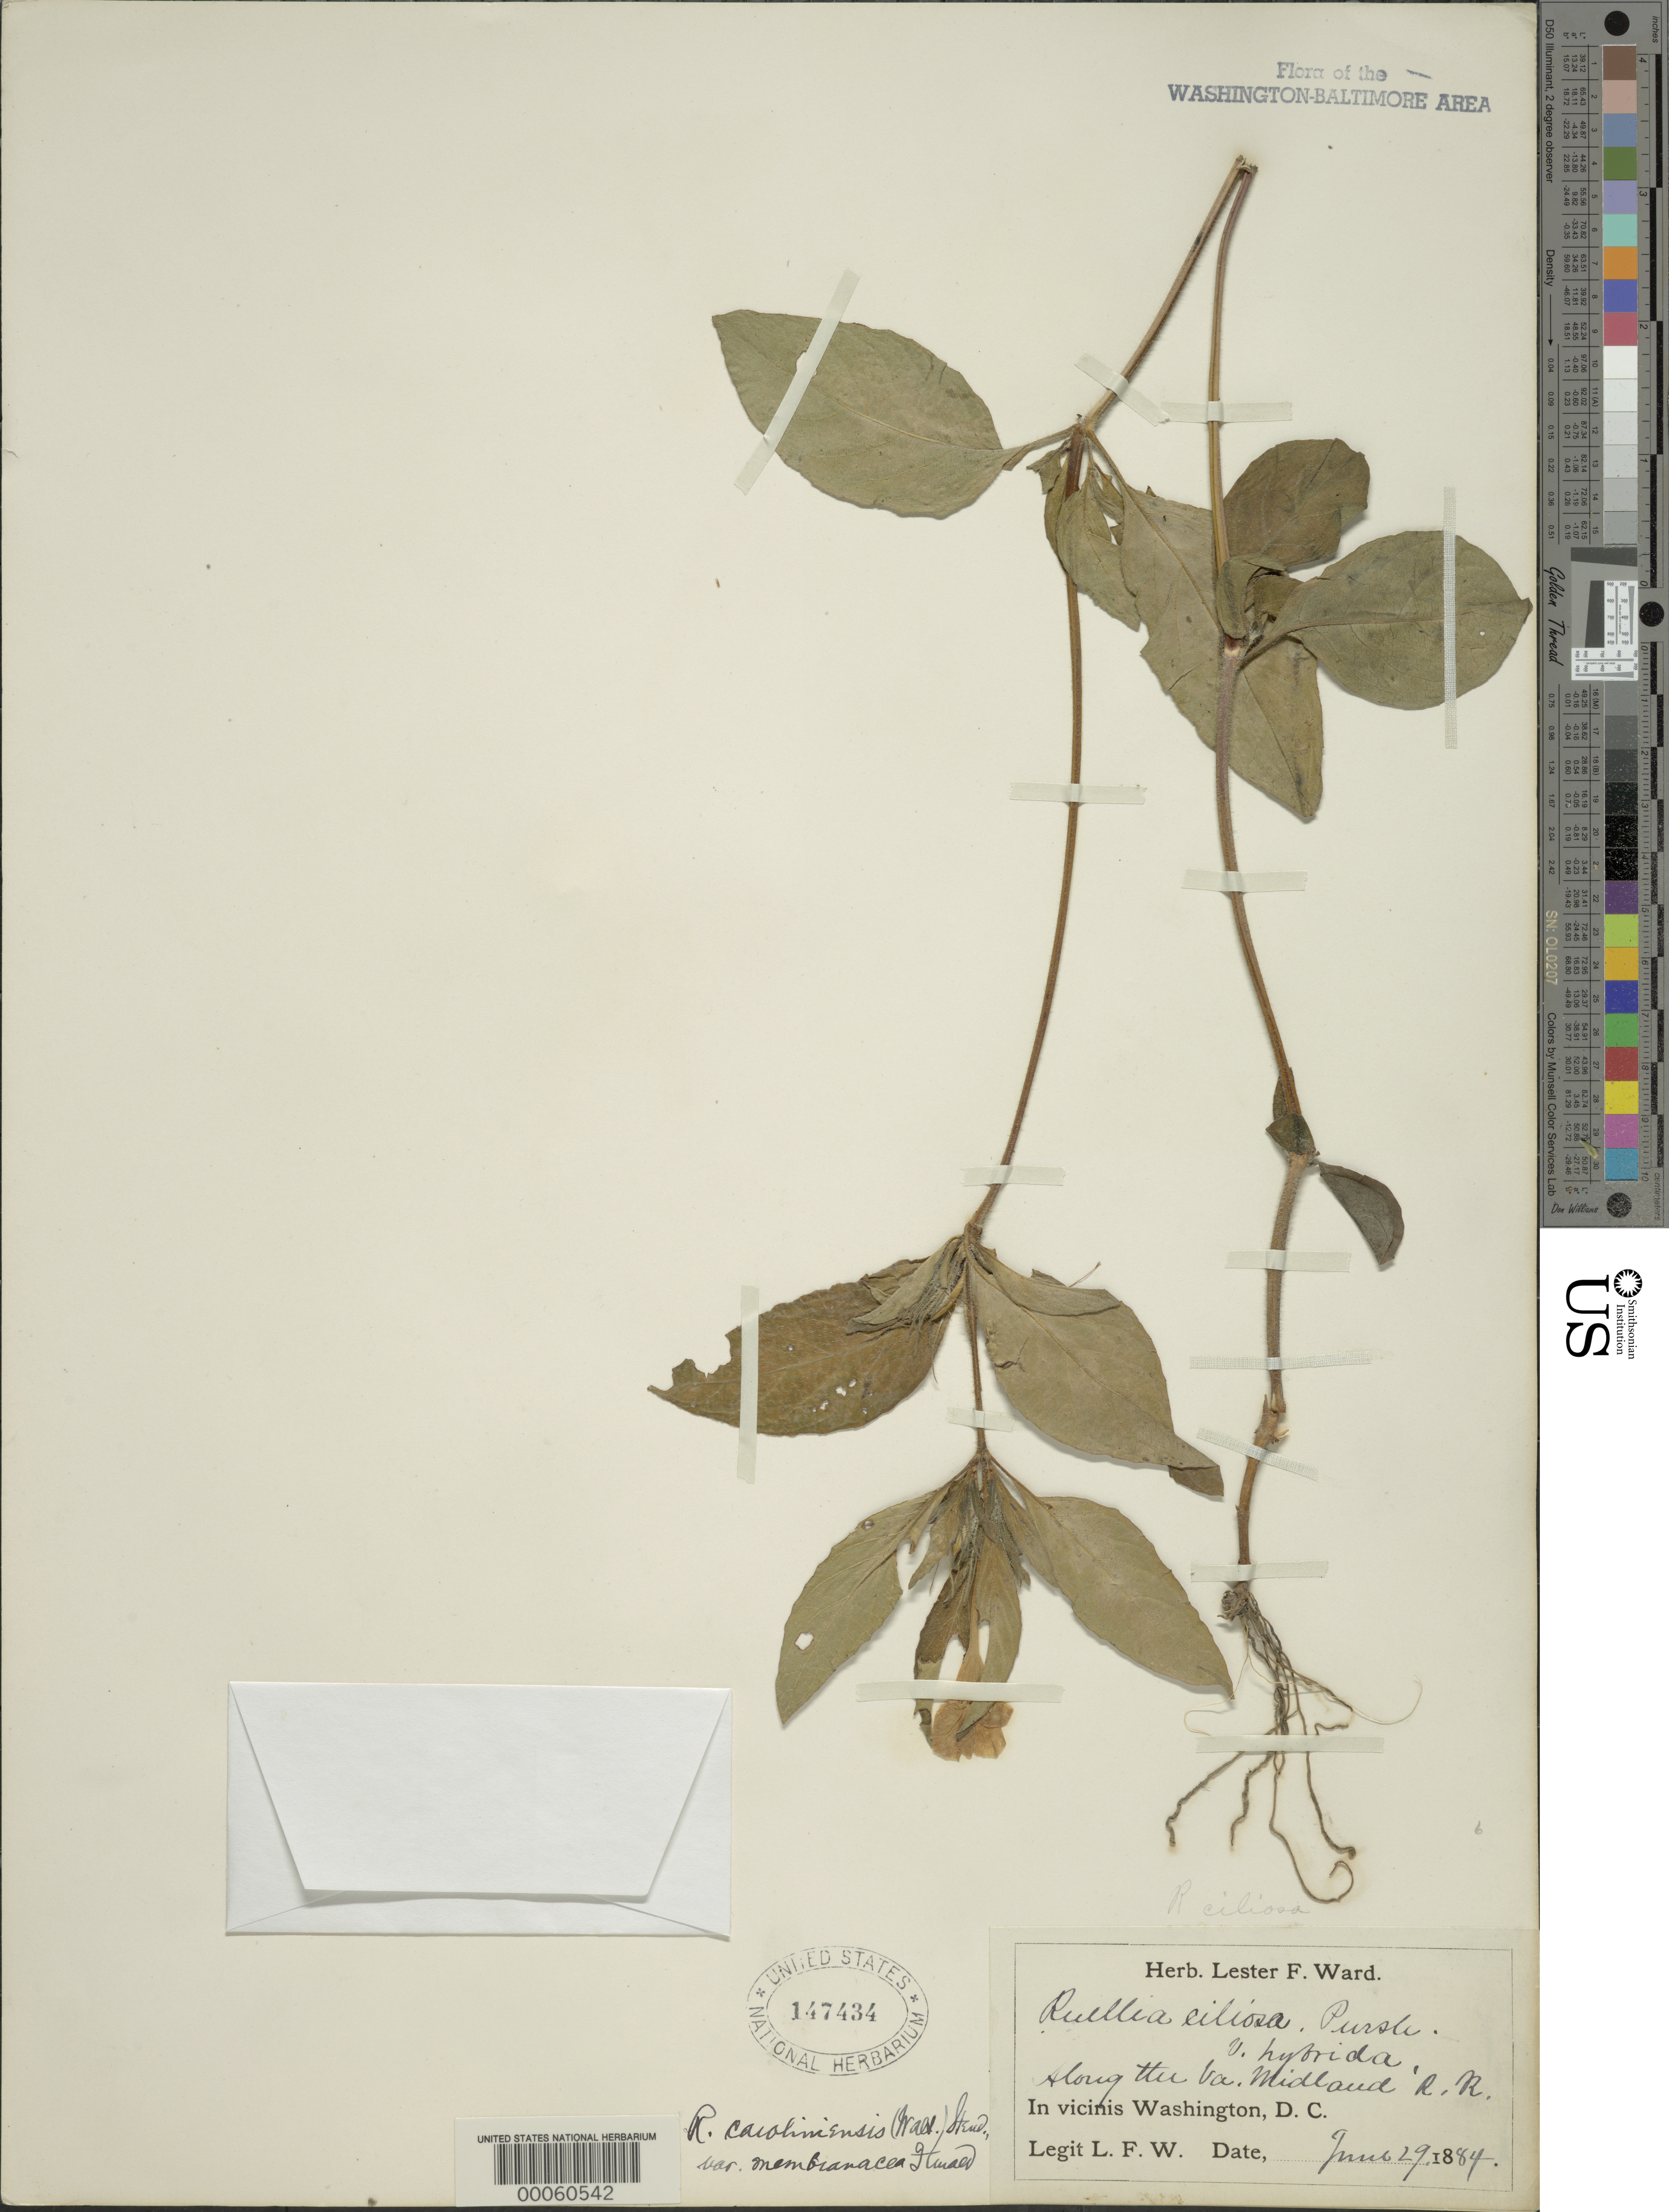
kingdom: Plantae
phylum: Tracheophyta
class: Magnoliopsida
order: Lamiales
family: Acanthaceae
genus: Ruellia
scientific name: Ruellia caroliniensis var. membranacea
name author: Fernald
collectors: L. F. Ward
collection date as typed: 29 Jun 1884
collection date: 1884-06-29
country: United States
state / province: Virginia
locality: Along Virginia Midland Railroad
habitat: Along the railroad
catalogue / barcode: US 147434